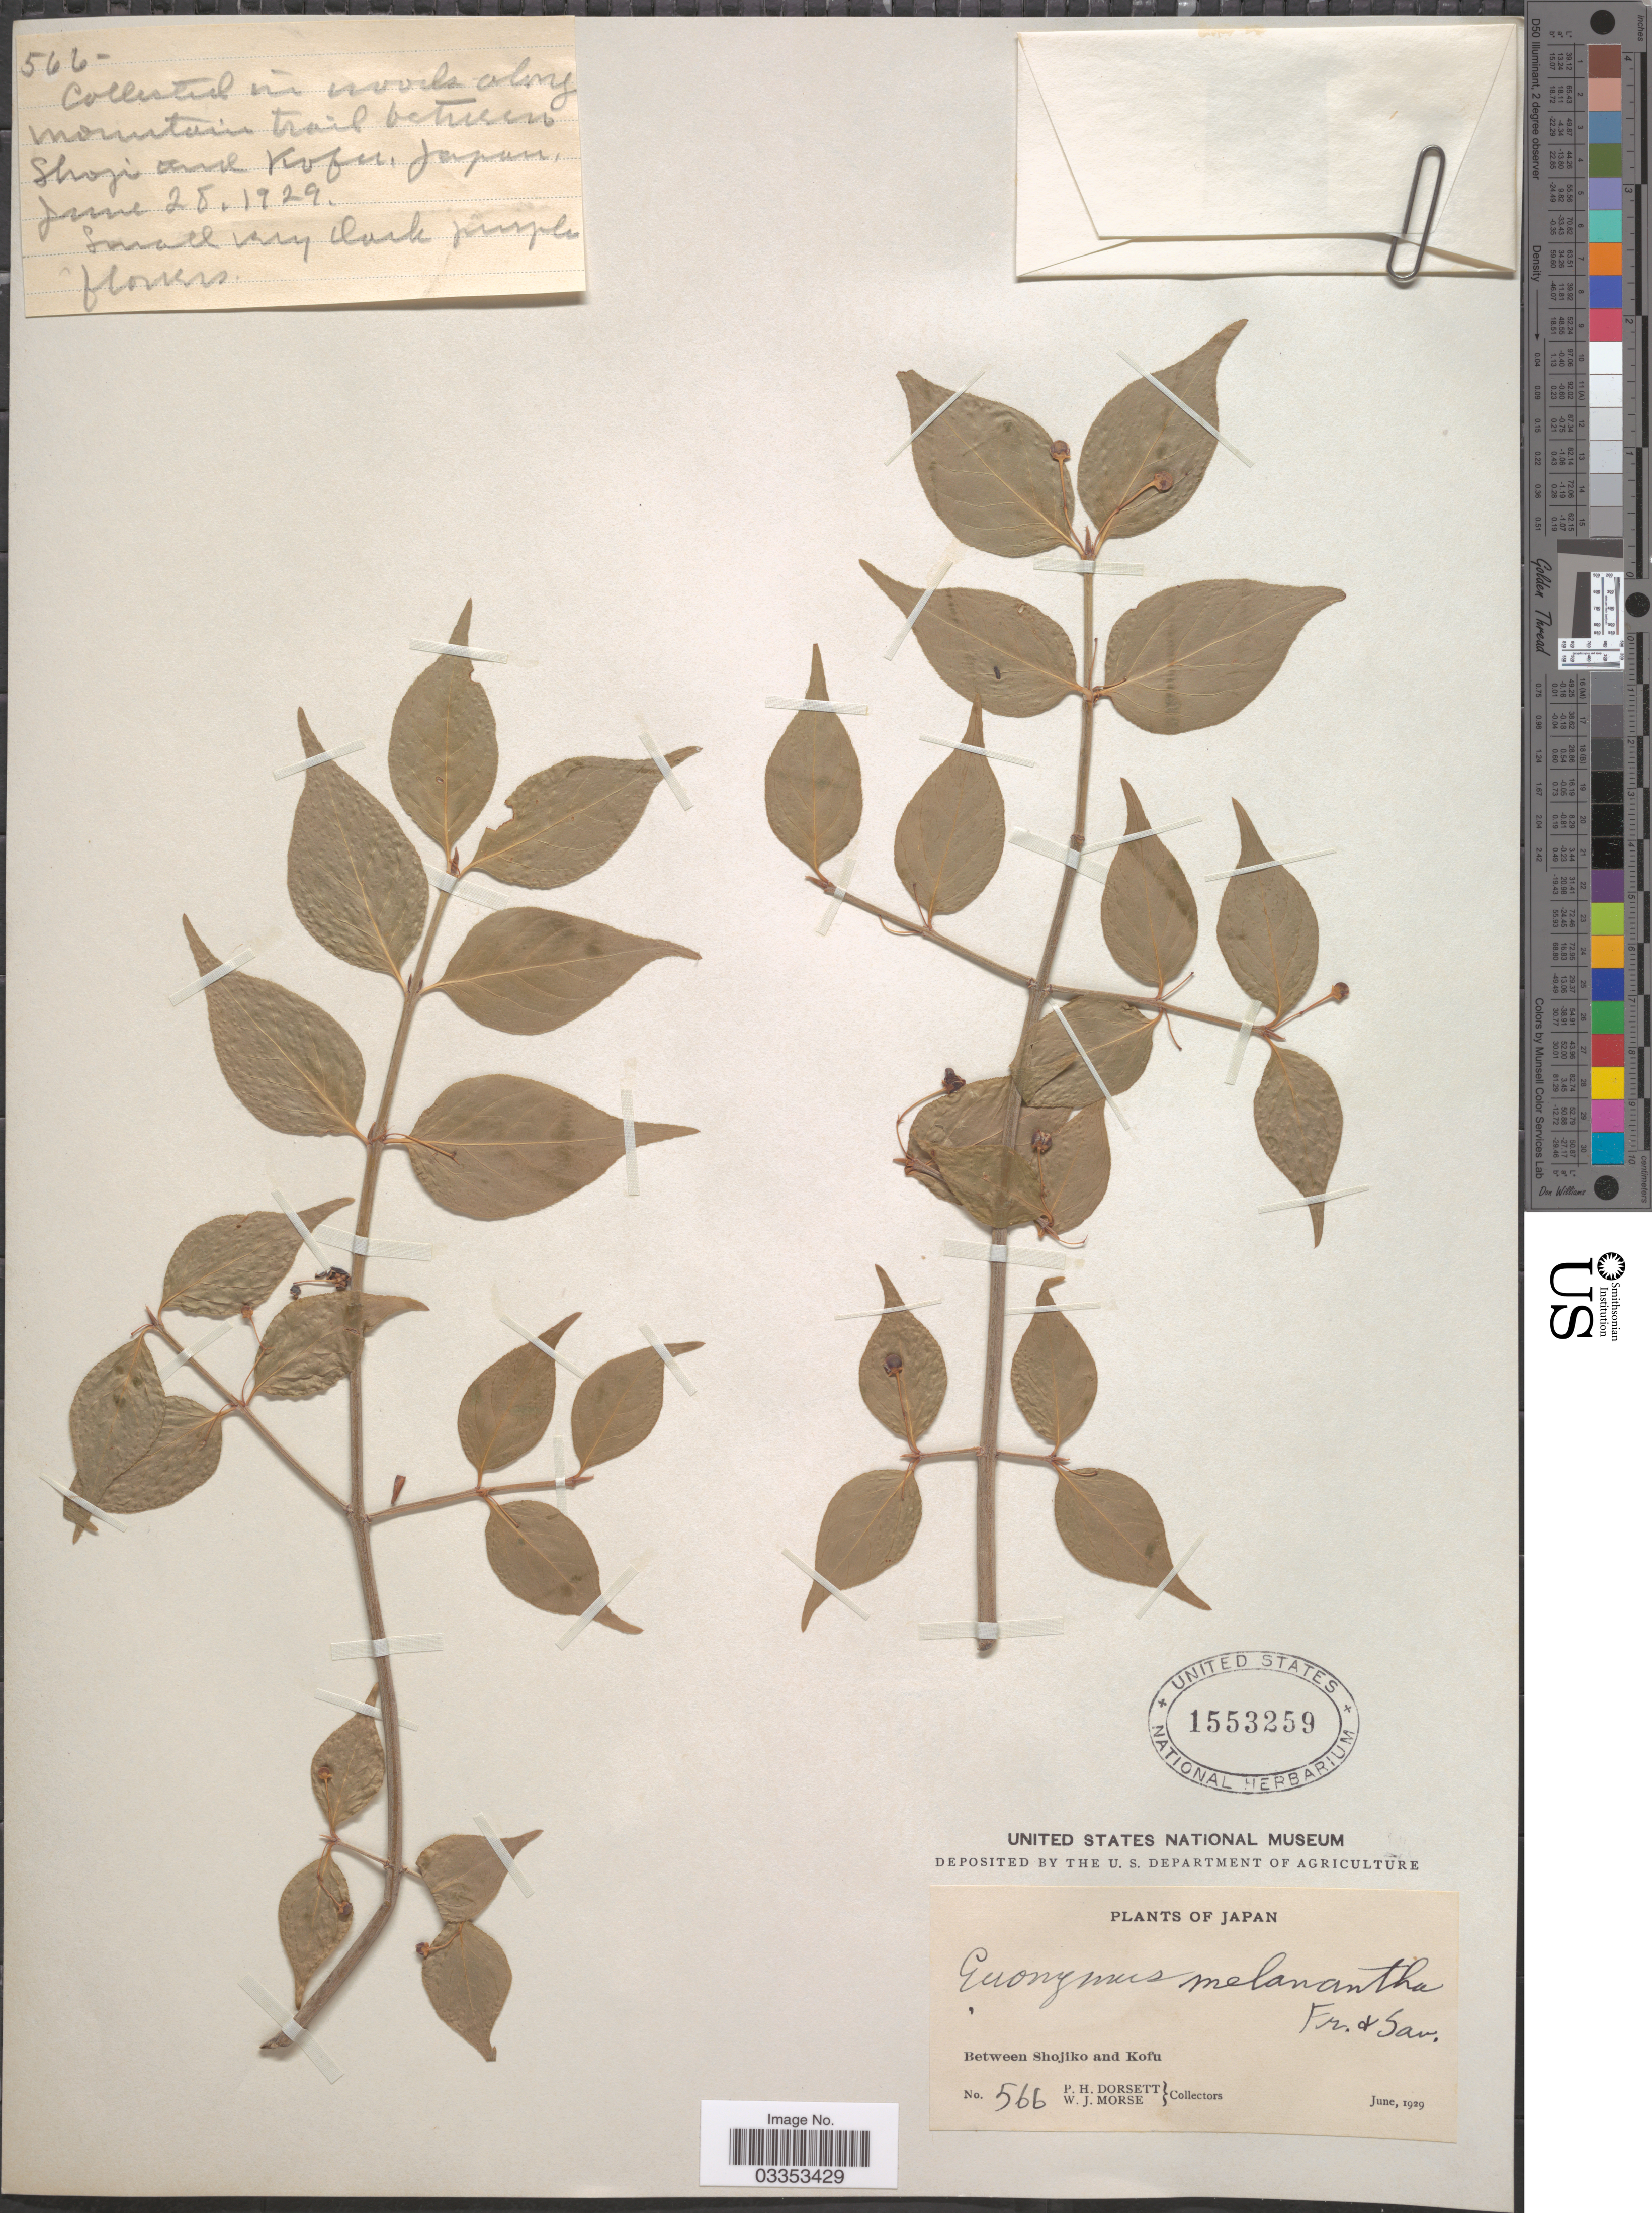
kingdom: Plantae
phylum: Tracheophyta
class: Magnoliopsida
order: Celastrales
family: Celastraceae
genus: Euonymus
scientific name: Euonymus melananthus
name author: Franch. & Sav.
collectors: P. H. Dorsett & W. J. Morse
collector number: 566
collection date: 1929-06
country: Japan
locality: Between Shojiko and Kofu.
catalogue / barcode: US 1553259